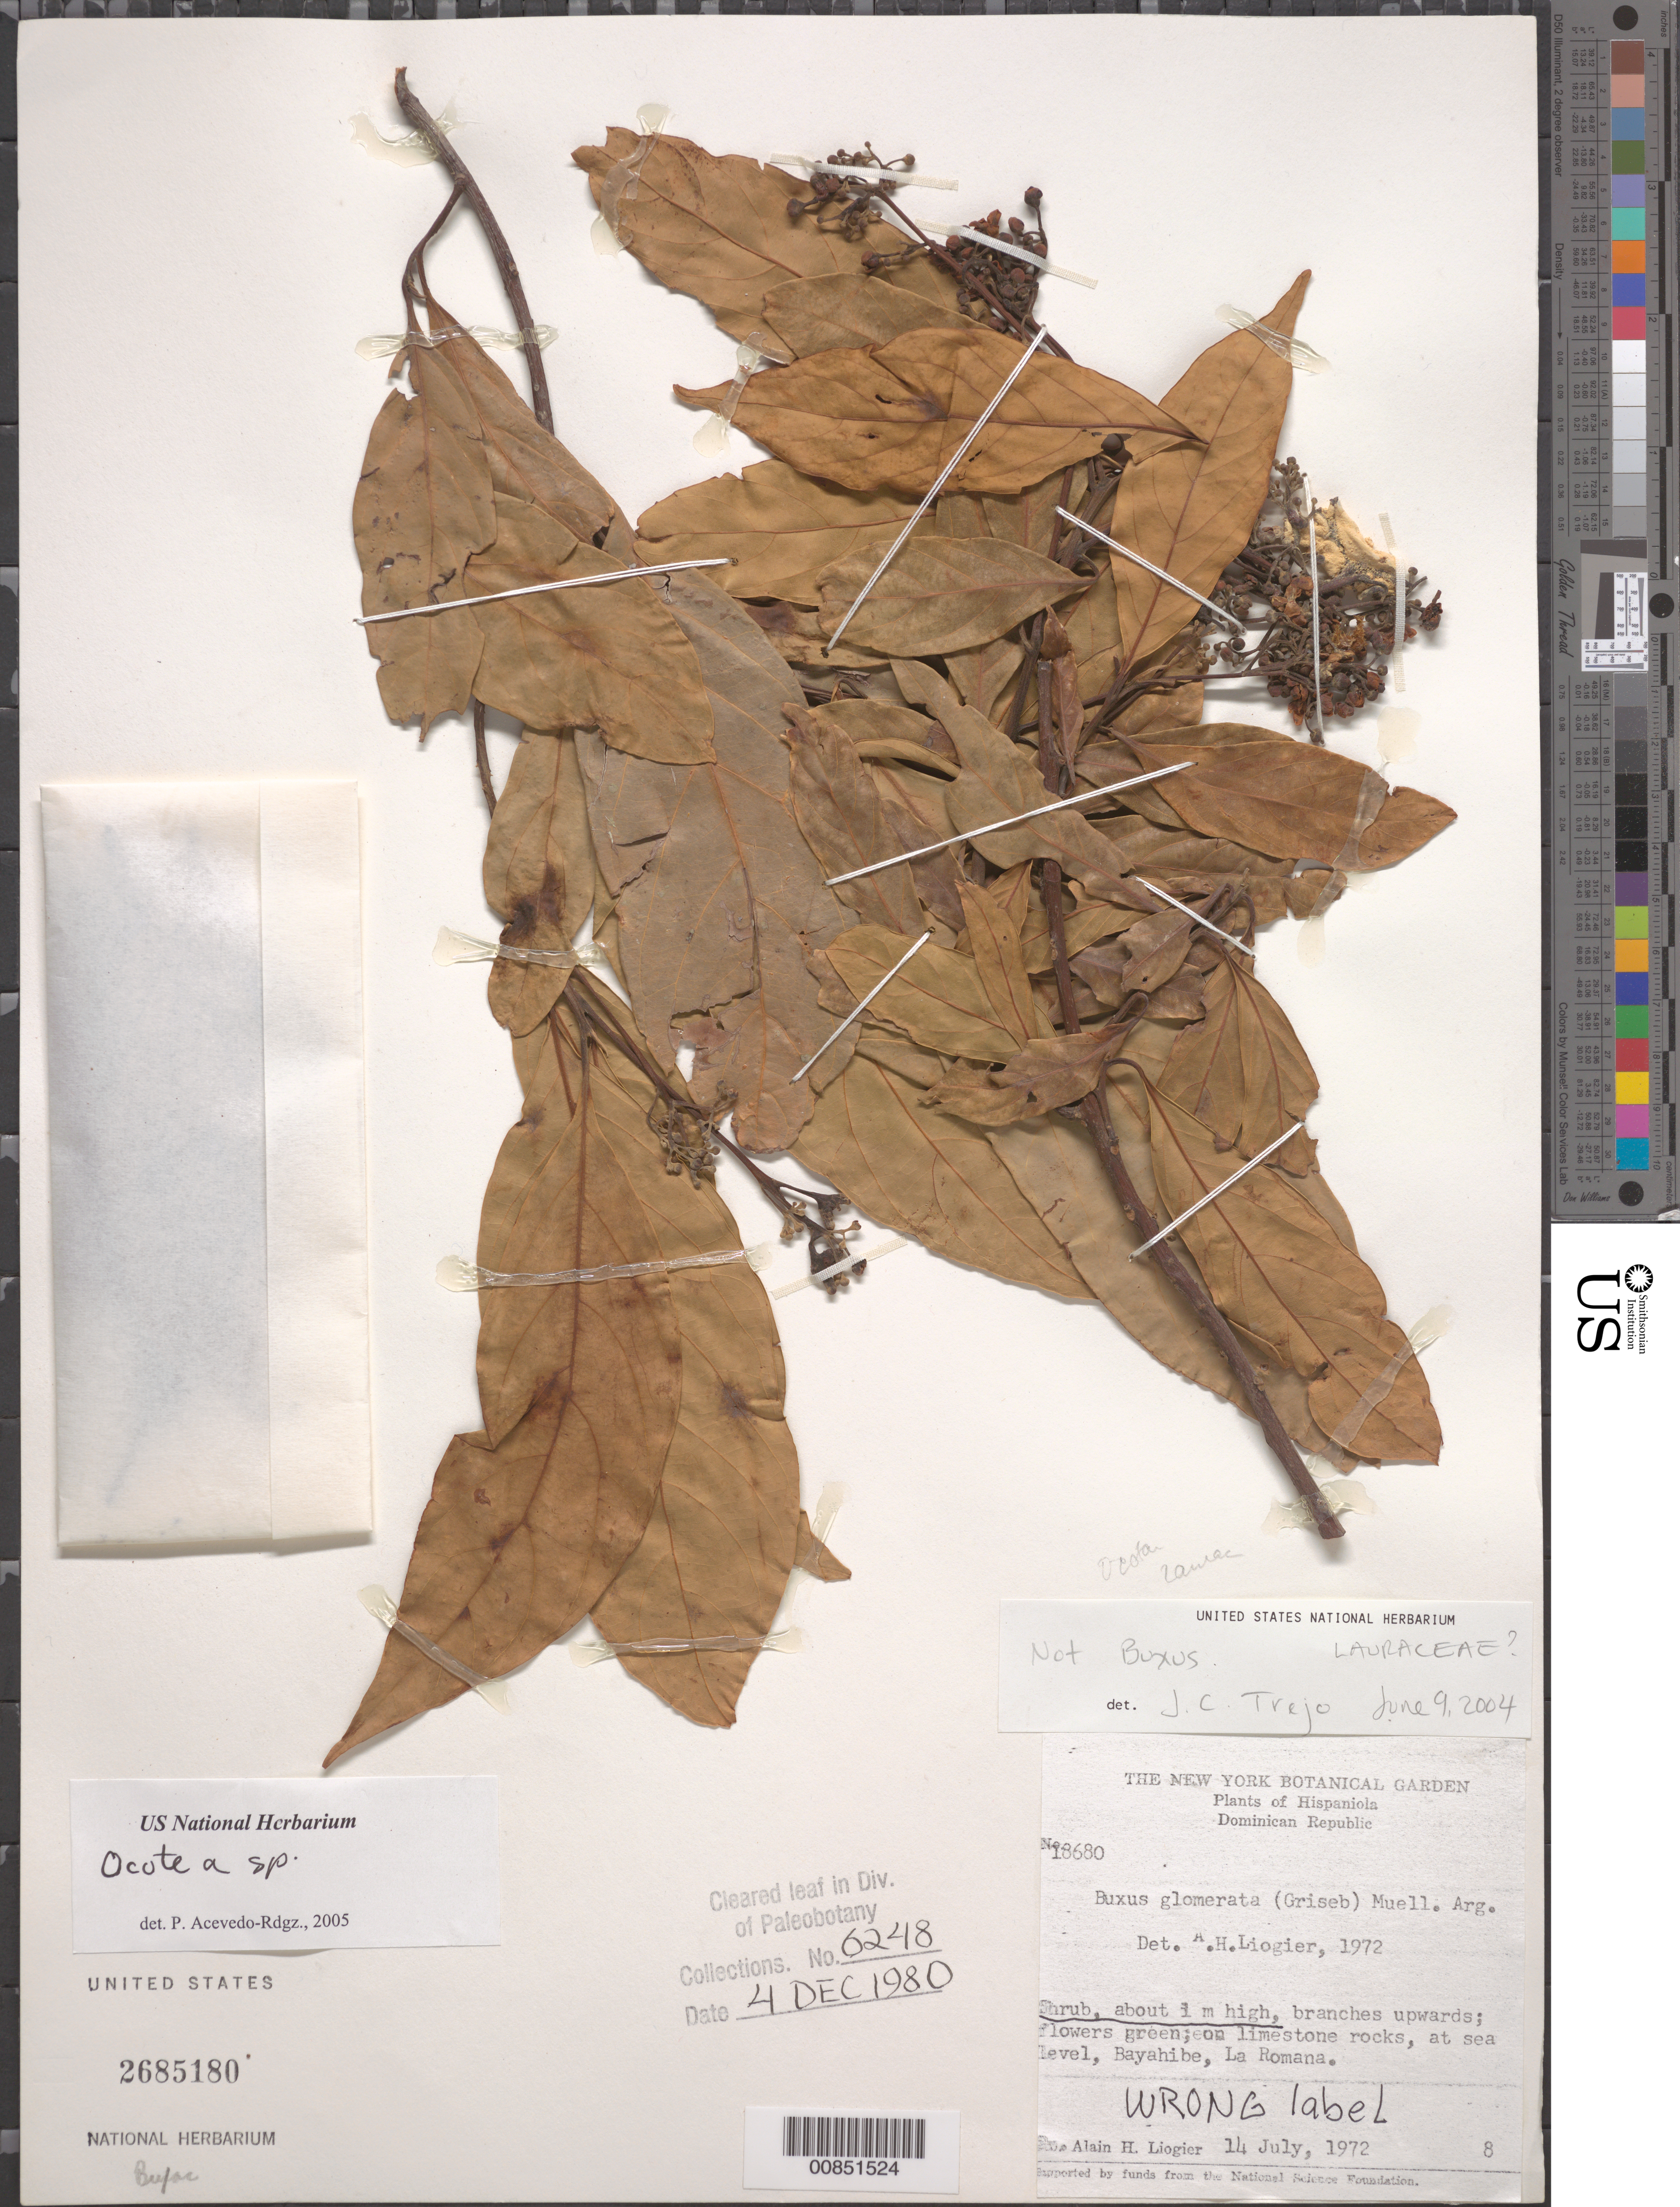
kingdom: Plantae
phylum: Tracheophyta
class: Magnoliopsida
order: Laurales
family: Lauraceae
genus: Ocotea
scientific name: Ocotea sp.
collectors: A. H. Liogier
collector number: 18680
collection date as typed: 14 Jul 1972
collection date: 1972-07-14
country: Dominican Republic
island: Hispaniola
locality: Bayahibe, La Romana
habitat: On limestone rocks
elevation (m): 0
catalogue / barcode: US 2685180